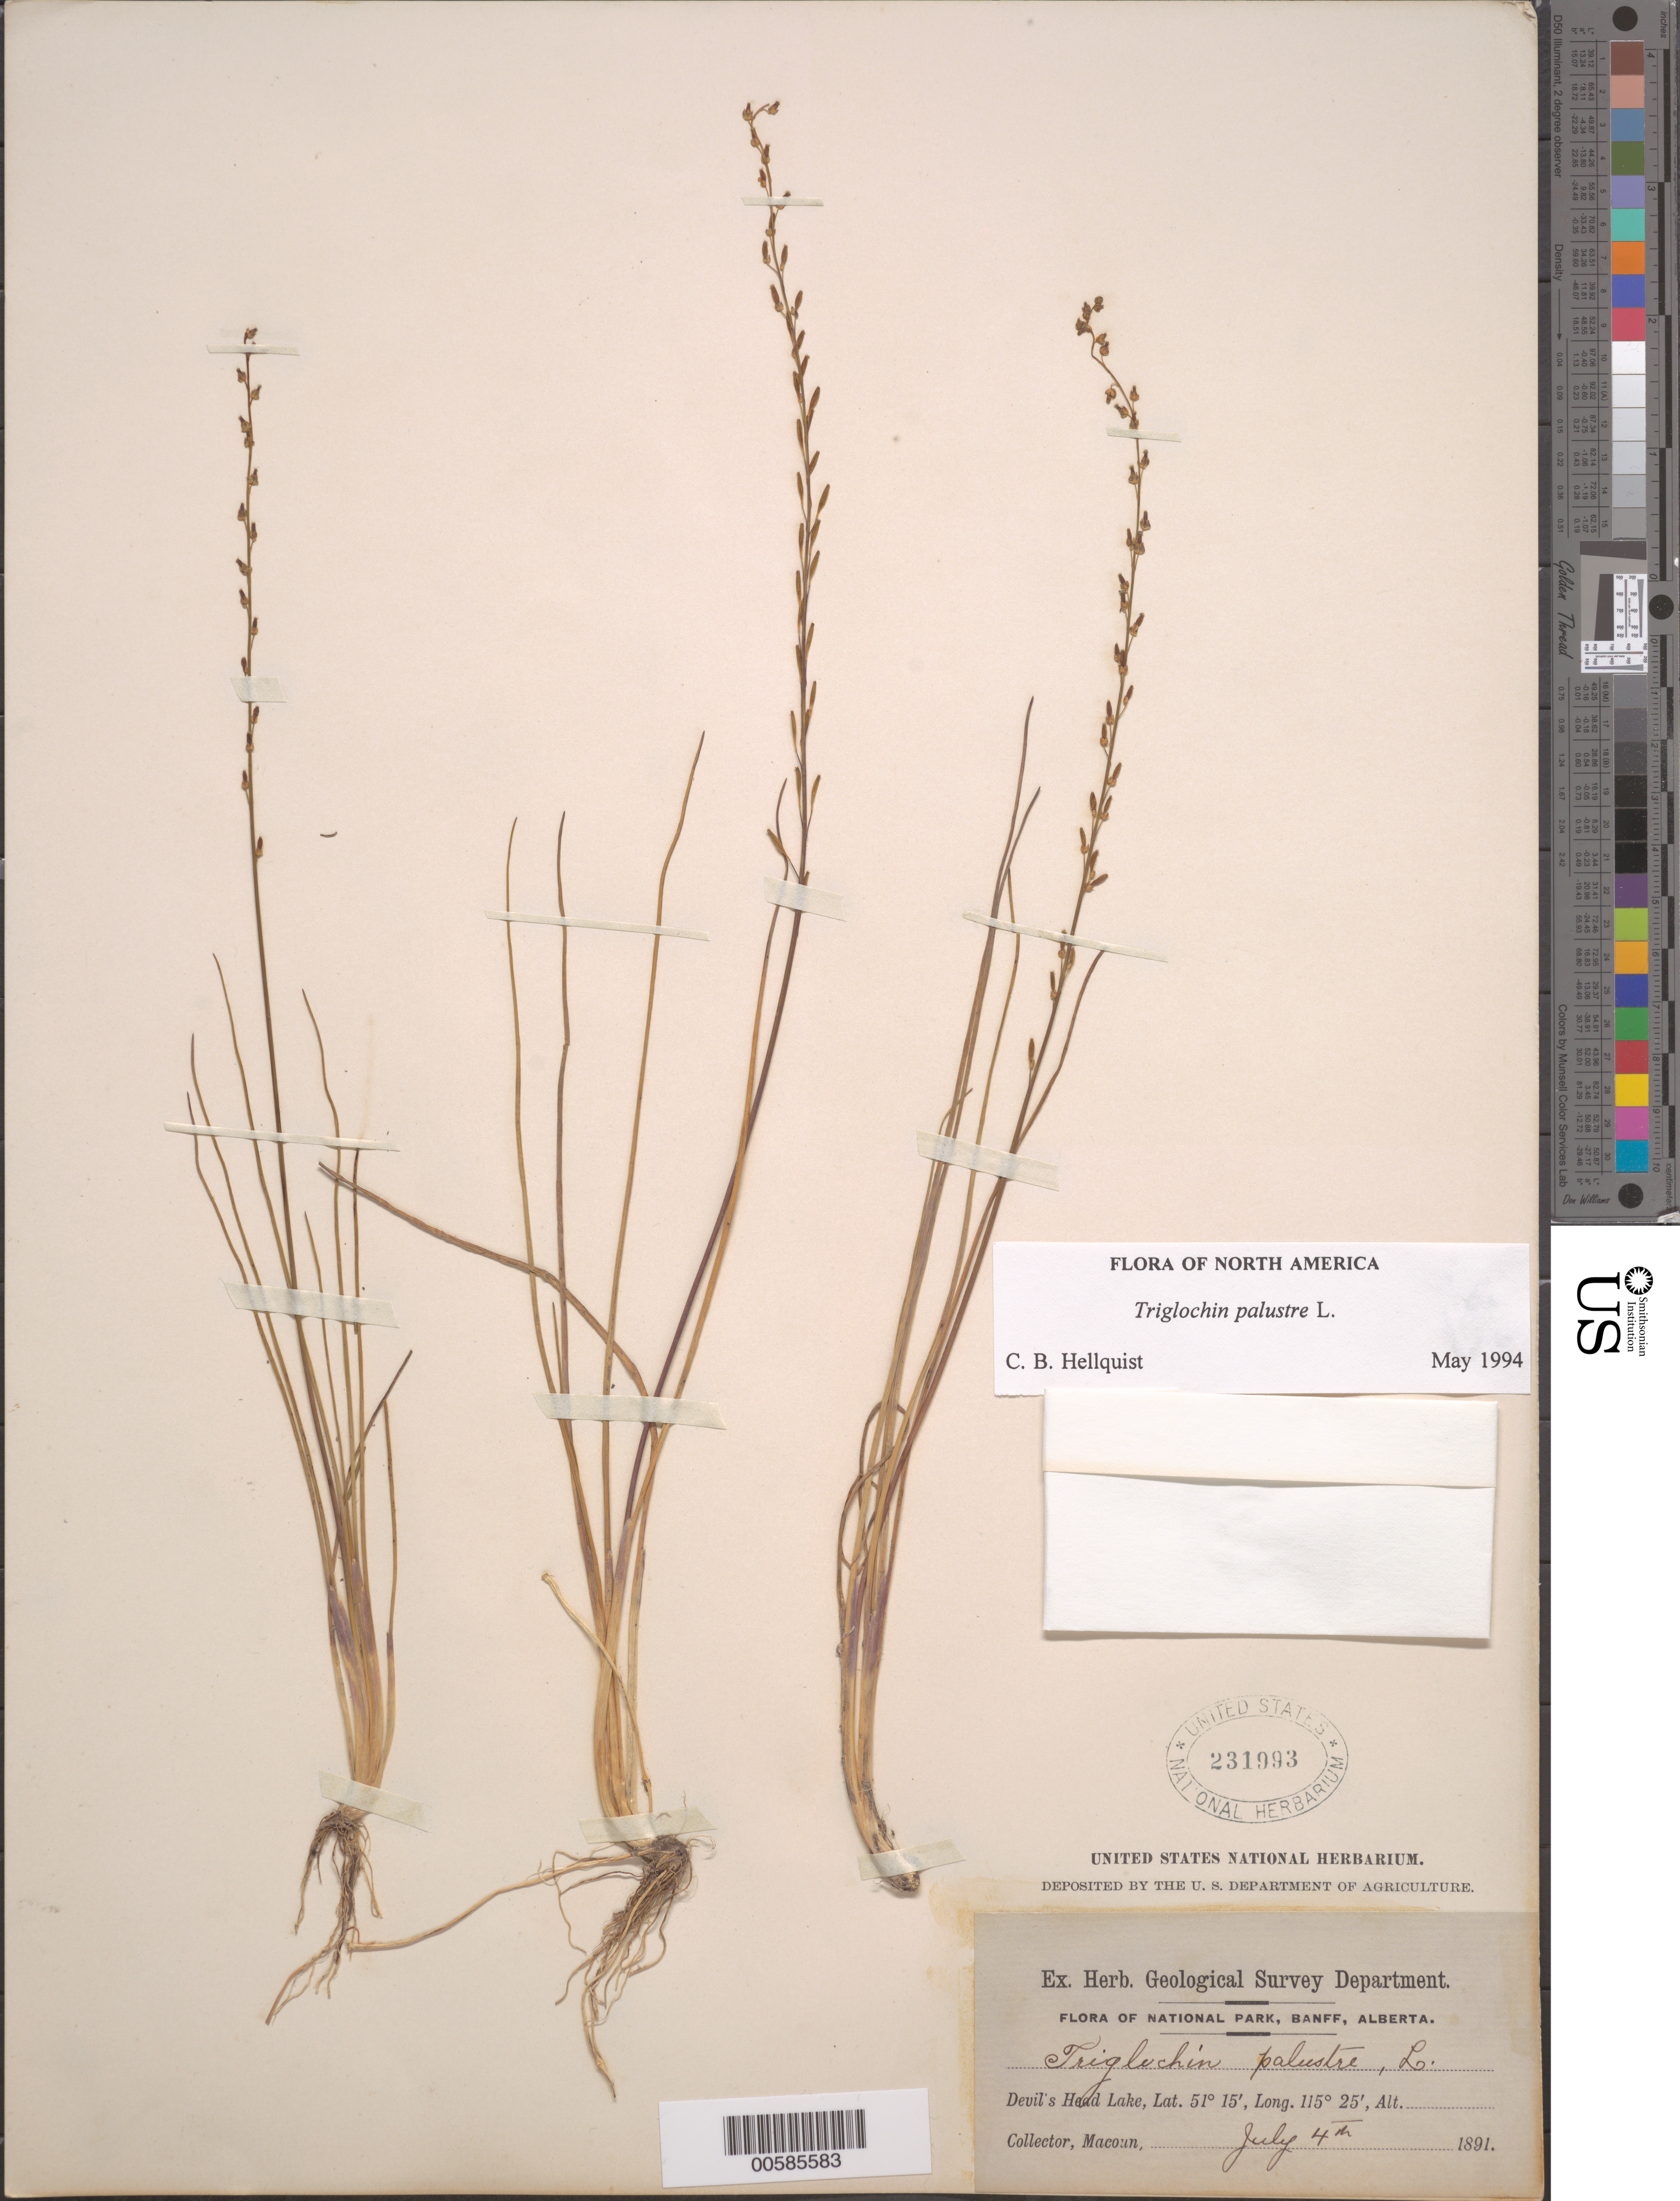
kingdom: Plantae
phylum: Tracheophyta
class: Liliopsida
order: Alismatales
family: Juncaginaceae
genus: Triglochin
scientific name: Triglochin palustris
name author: L.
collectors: J. Macoun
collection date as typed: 04 Jul 1891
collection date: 1891-07-04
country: Canada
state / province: Alberta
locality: Devil's Head Lake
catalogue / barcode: US 231993